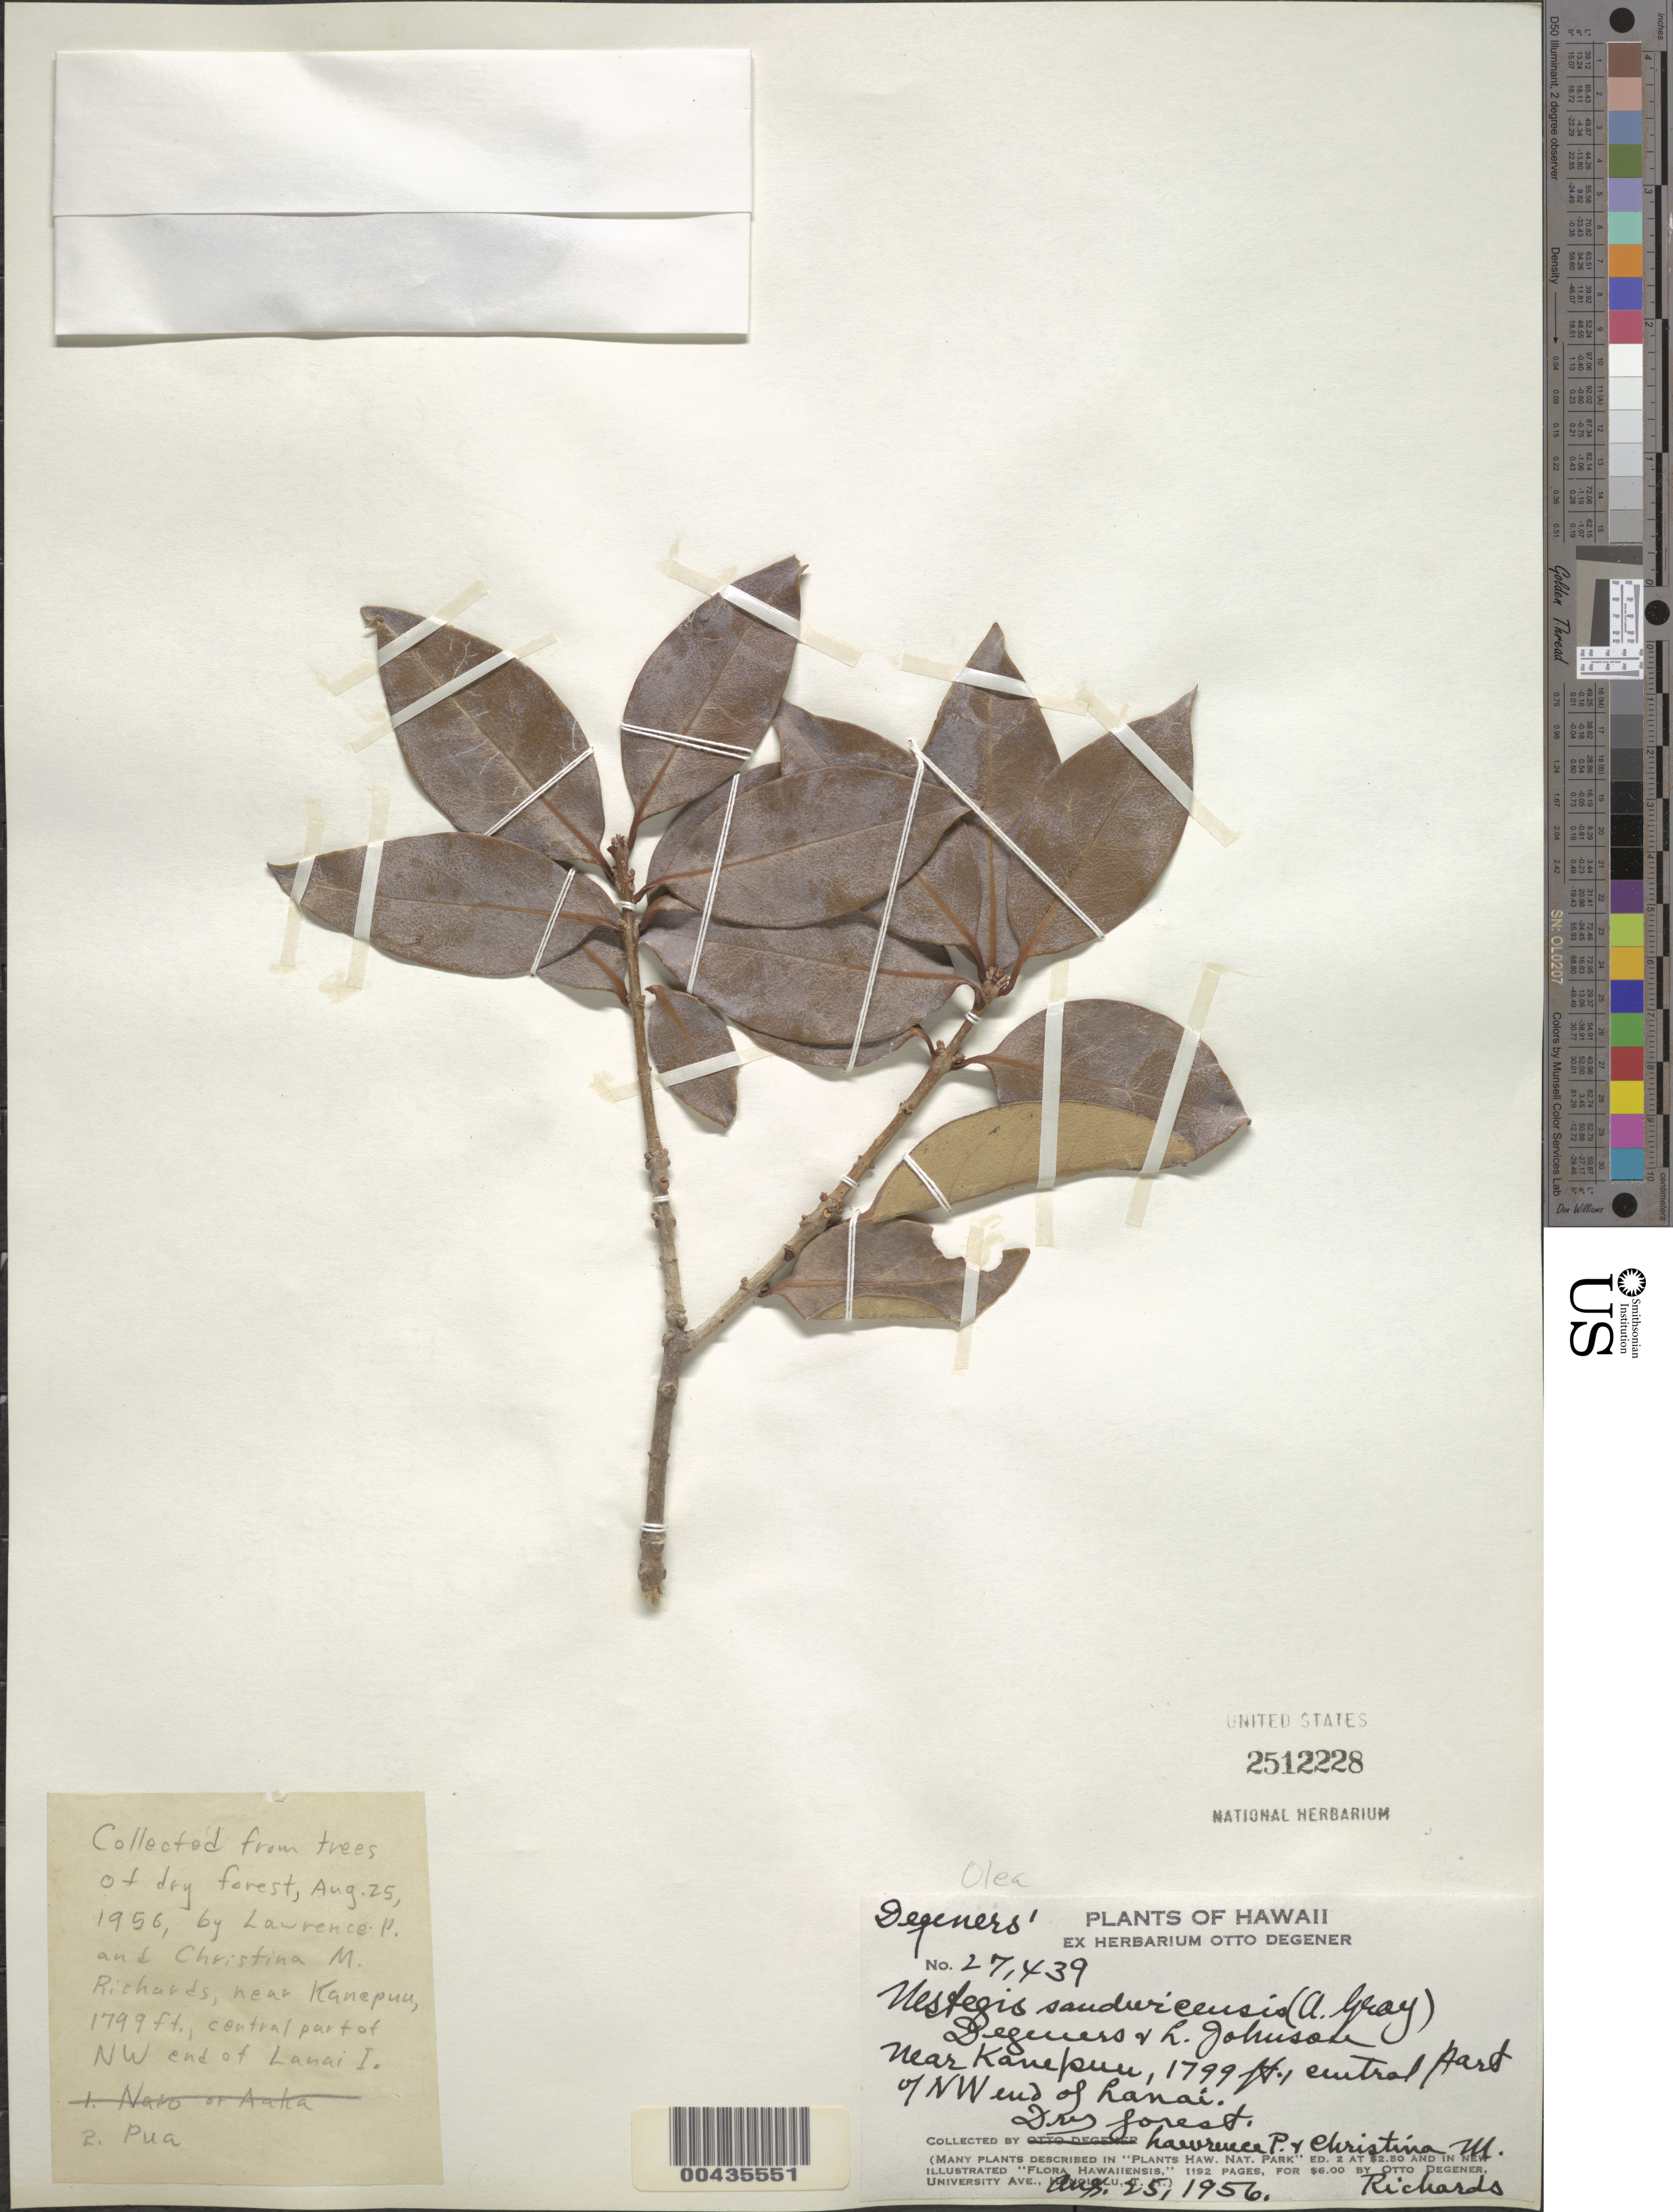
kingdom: Plantae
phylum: Tracheophyta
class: Magnoliopsida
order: Lamiales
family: Oleaceae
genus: Notelaea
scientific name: Notelaea sandwicensis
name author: (A. Gray) Hong-Wa & Besnard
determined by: Wagner, W. L., (BOT), Smithsonian Institution - National Museum of Natural History (UNITED STATES)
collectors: L. Richards & C. Richards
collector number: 27439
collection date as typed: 25 Aug 1956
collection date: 1956-08-25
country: United States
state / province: Hawaii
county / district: Maui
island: Lana'i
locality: Near Kanepuu, central part of NW end of Lanai, Pua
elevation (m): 548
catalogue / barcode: US 2512228